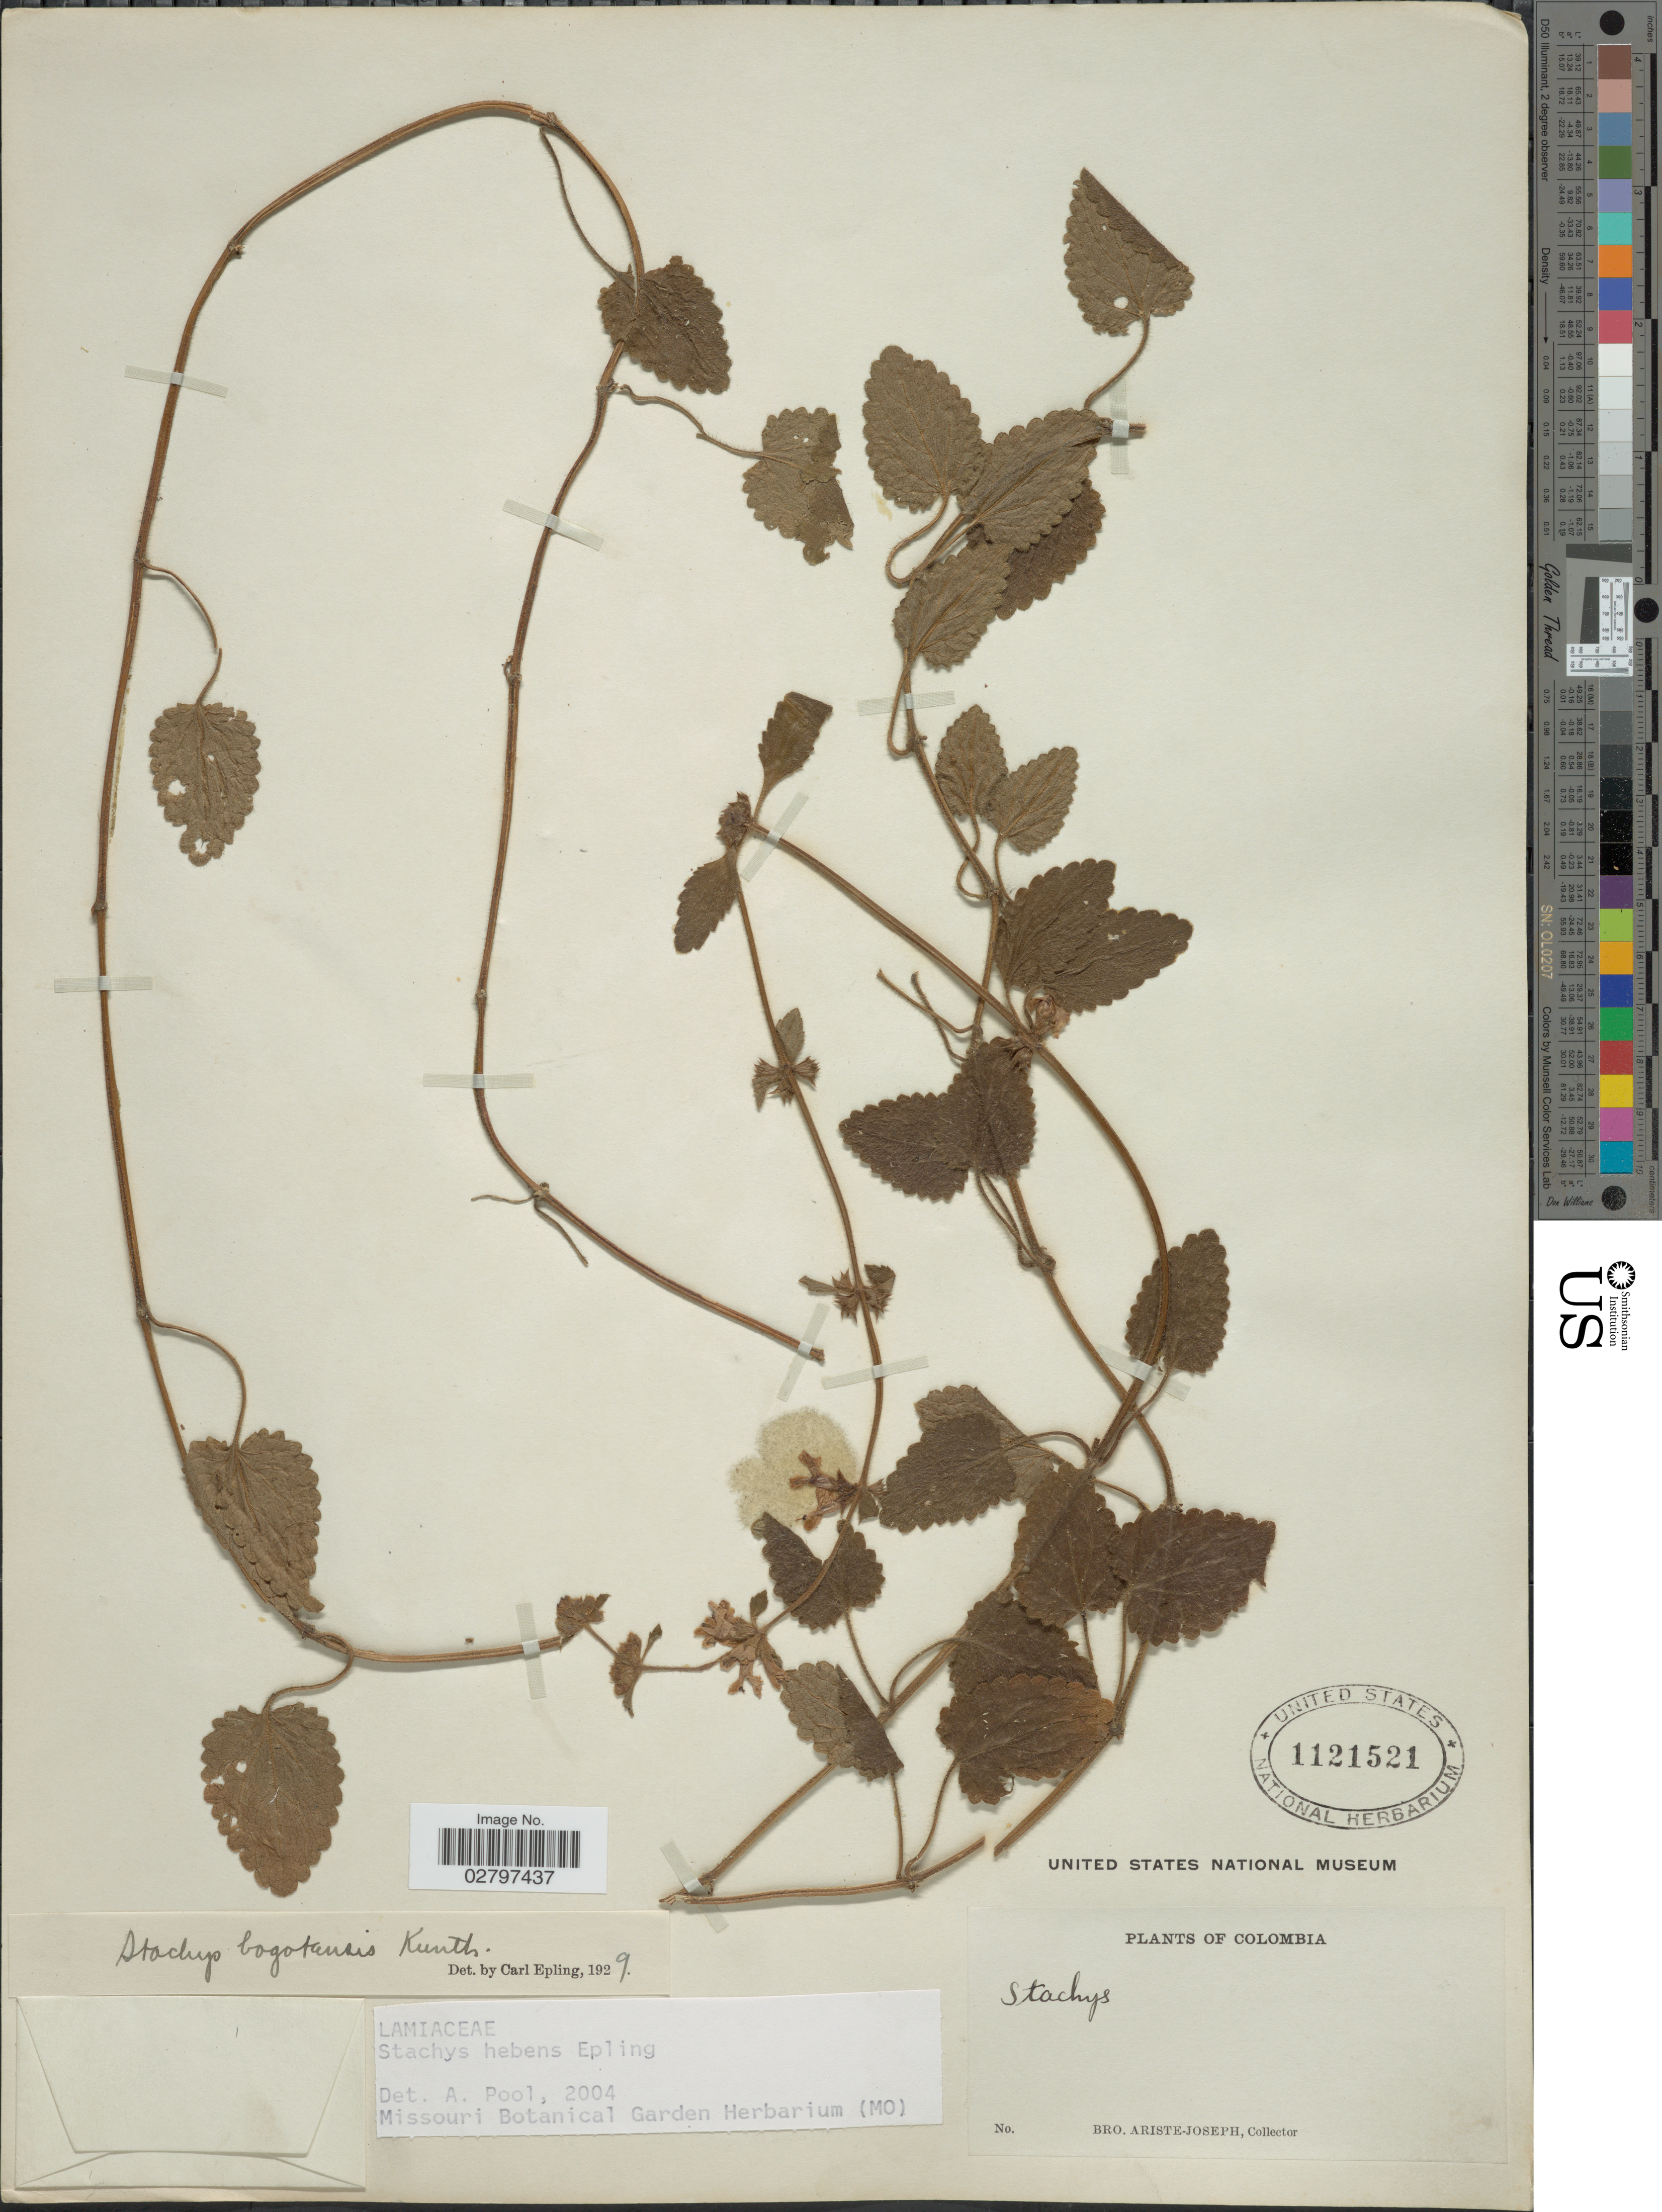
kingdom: Plantae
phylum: Tracheophyta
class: Magnoliopsida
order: Lamiales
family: Lamiaceae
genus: Stachys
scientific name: Stachys hebens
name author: Epling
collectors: Bro. Ariste-Joseph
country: Colombia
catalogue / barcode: US 1121521